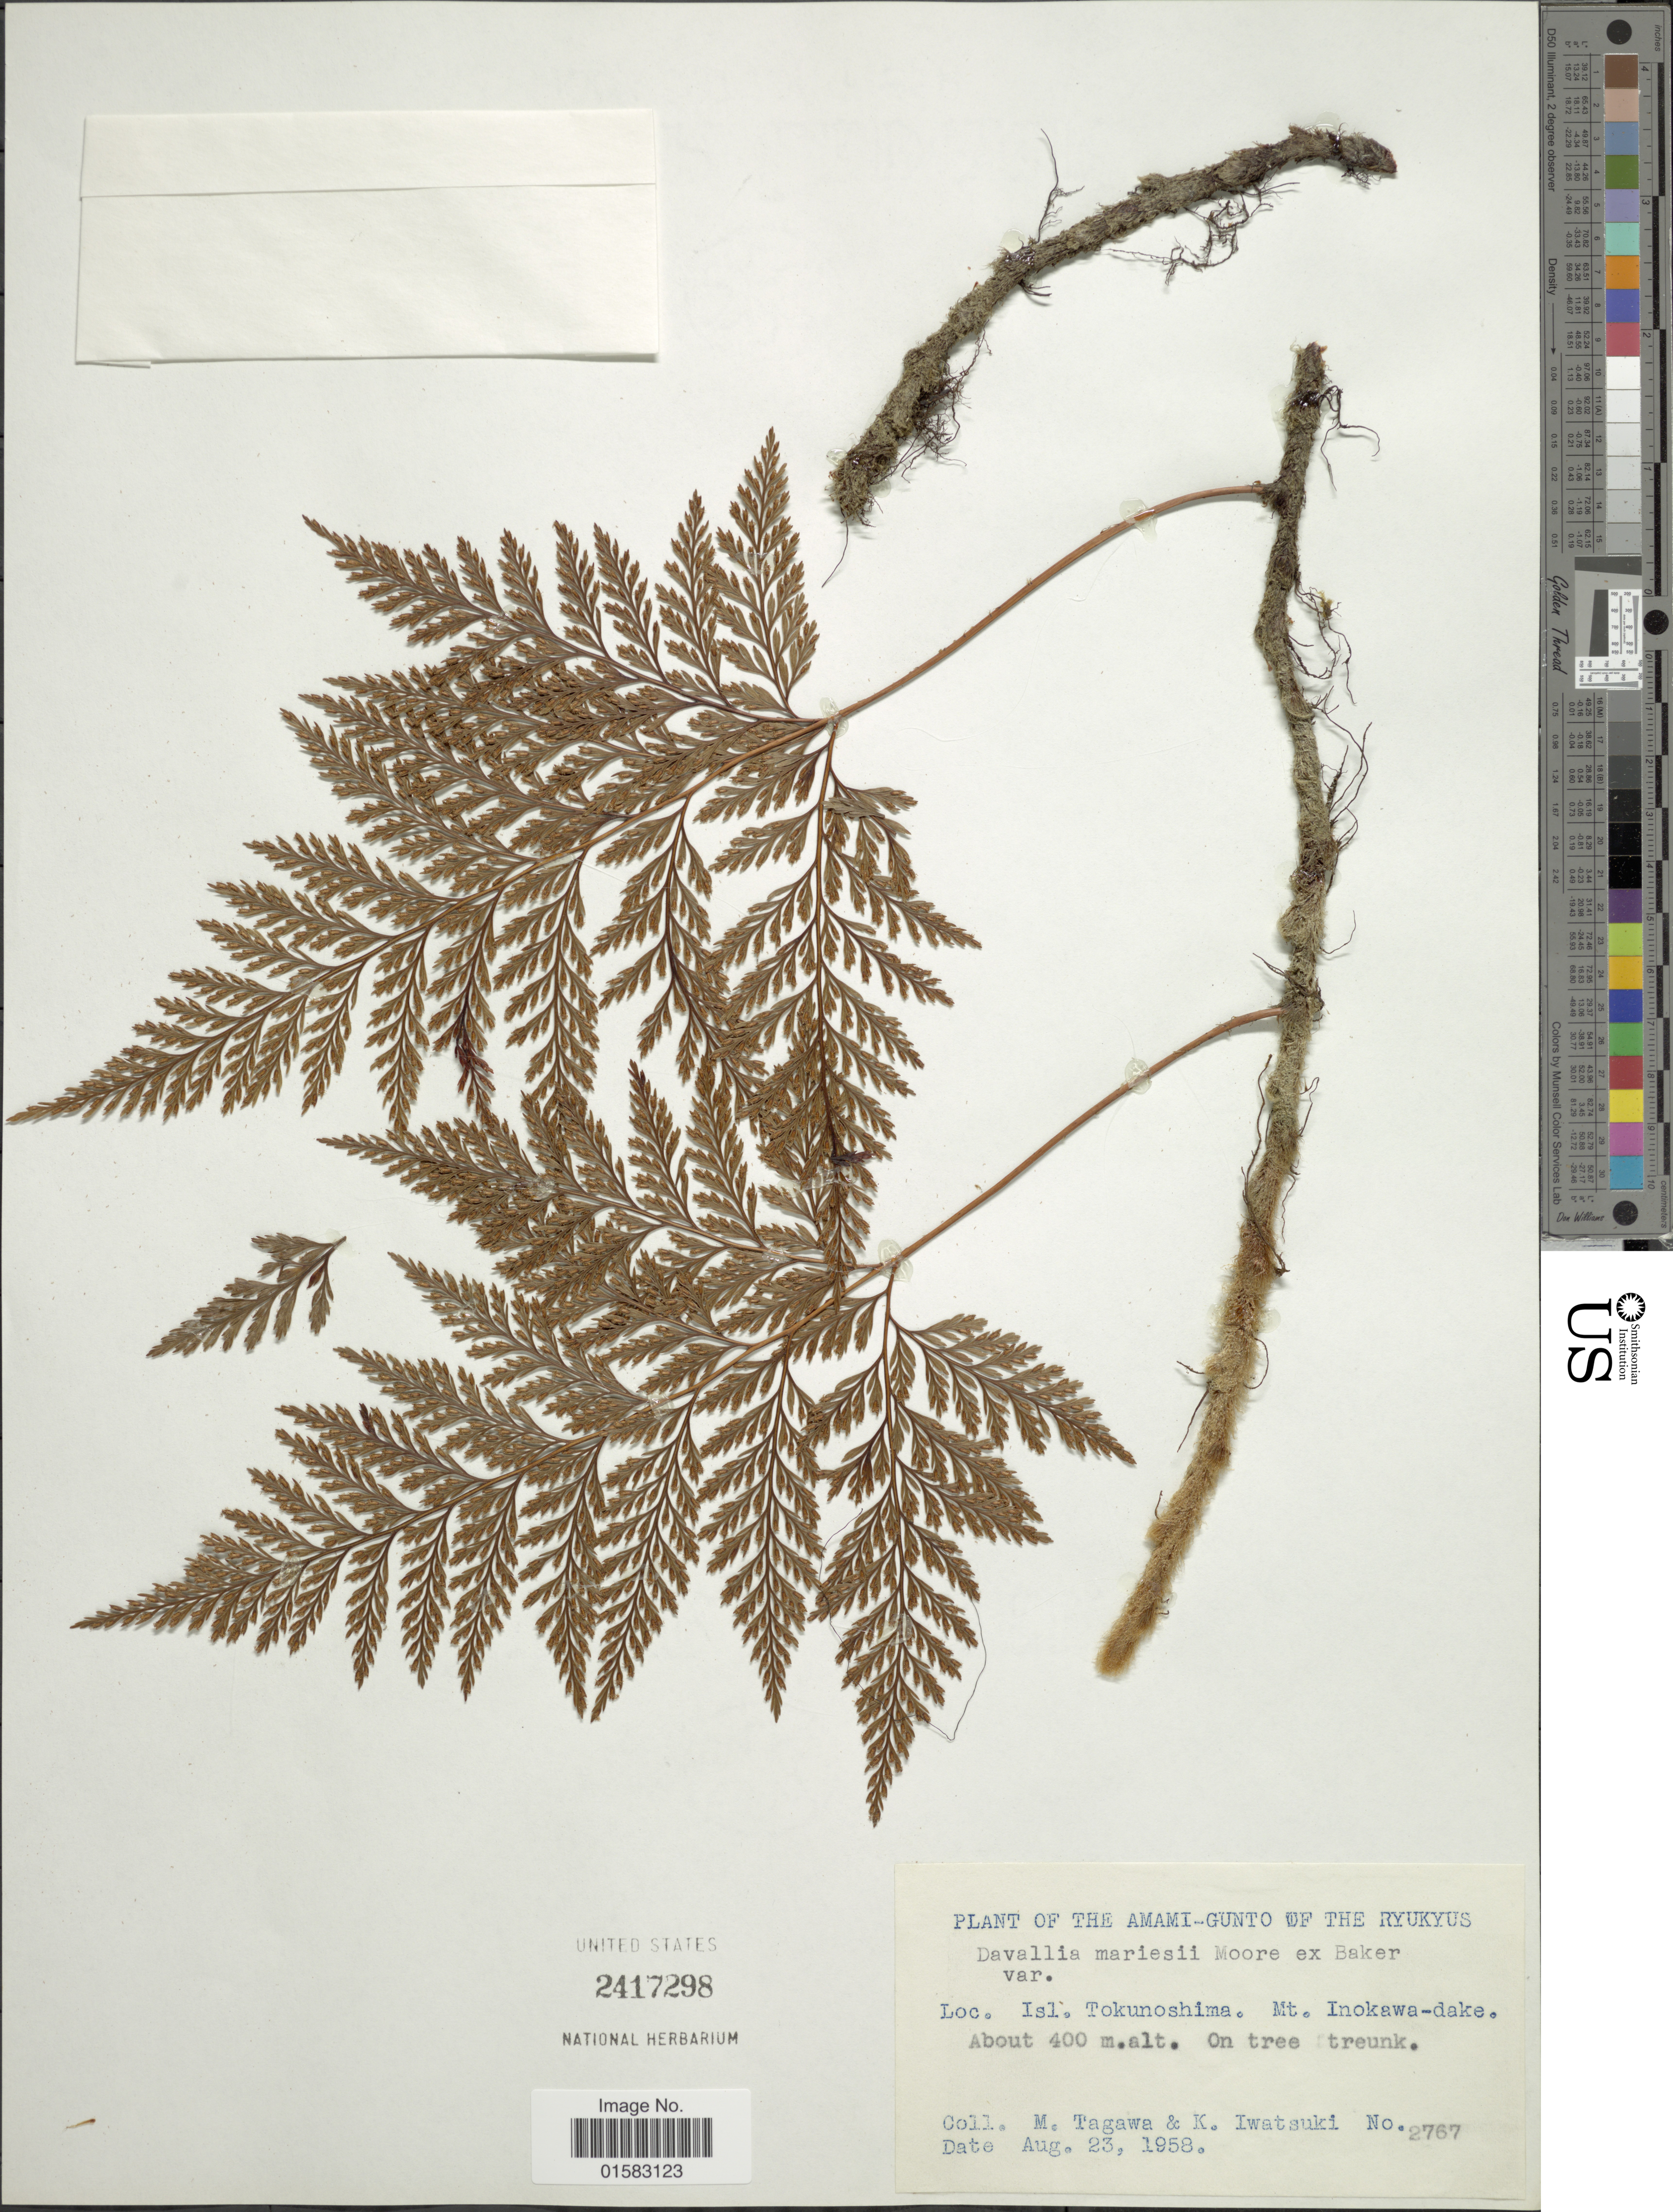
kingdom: Plantae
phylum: Tracheophyta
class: Polypodiopsida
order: Polypodiales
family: Davalliaceae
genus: Davallia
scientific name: Davallia trichomanoides var. trichomanoides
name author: Blume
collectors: M. Tagawa & K. Iwatsuki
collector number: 2767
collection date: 1958-08-23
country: Japan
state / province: Okinawa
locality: Isl.Tokunoshima, Mt. Inokawa-dake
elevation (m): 400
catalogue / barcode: US 2417298